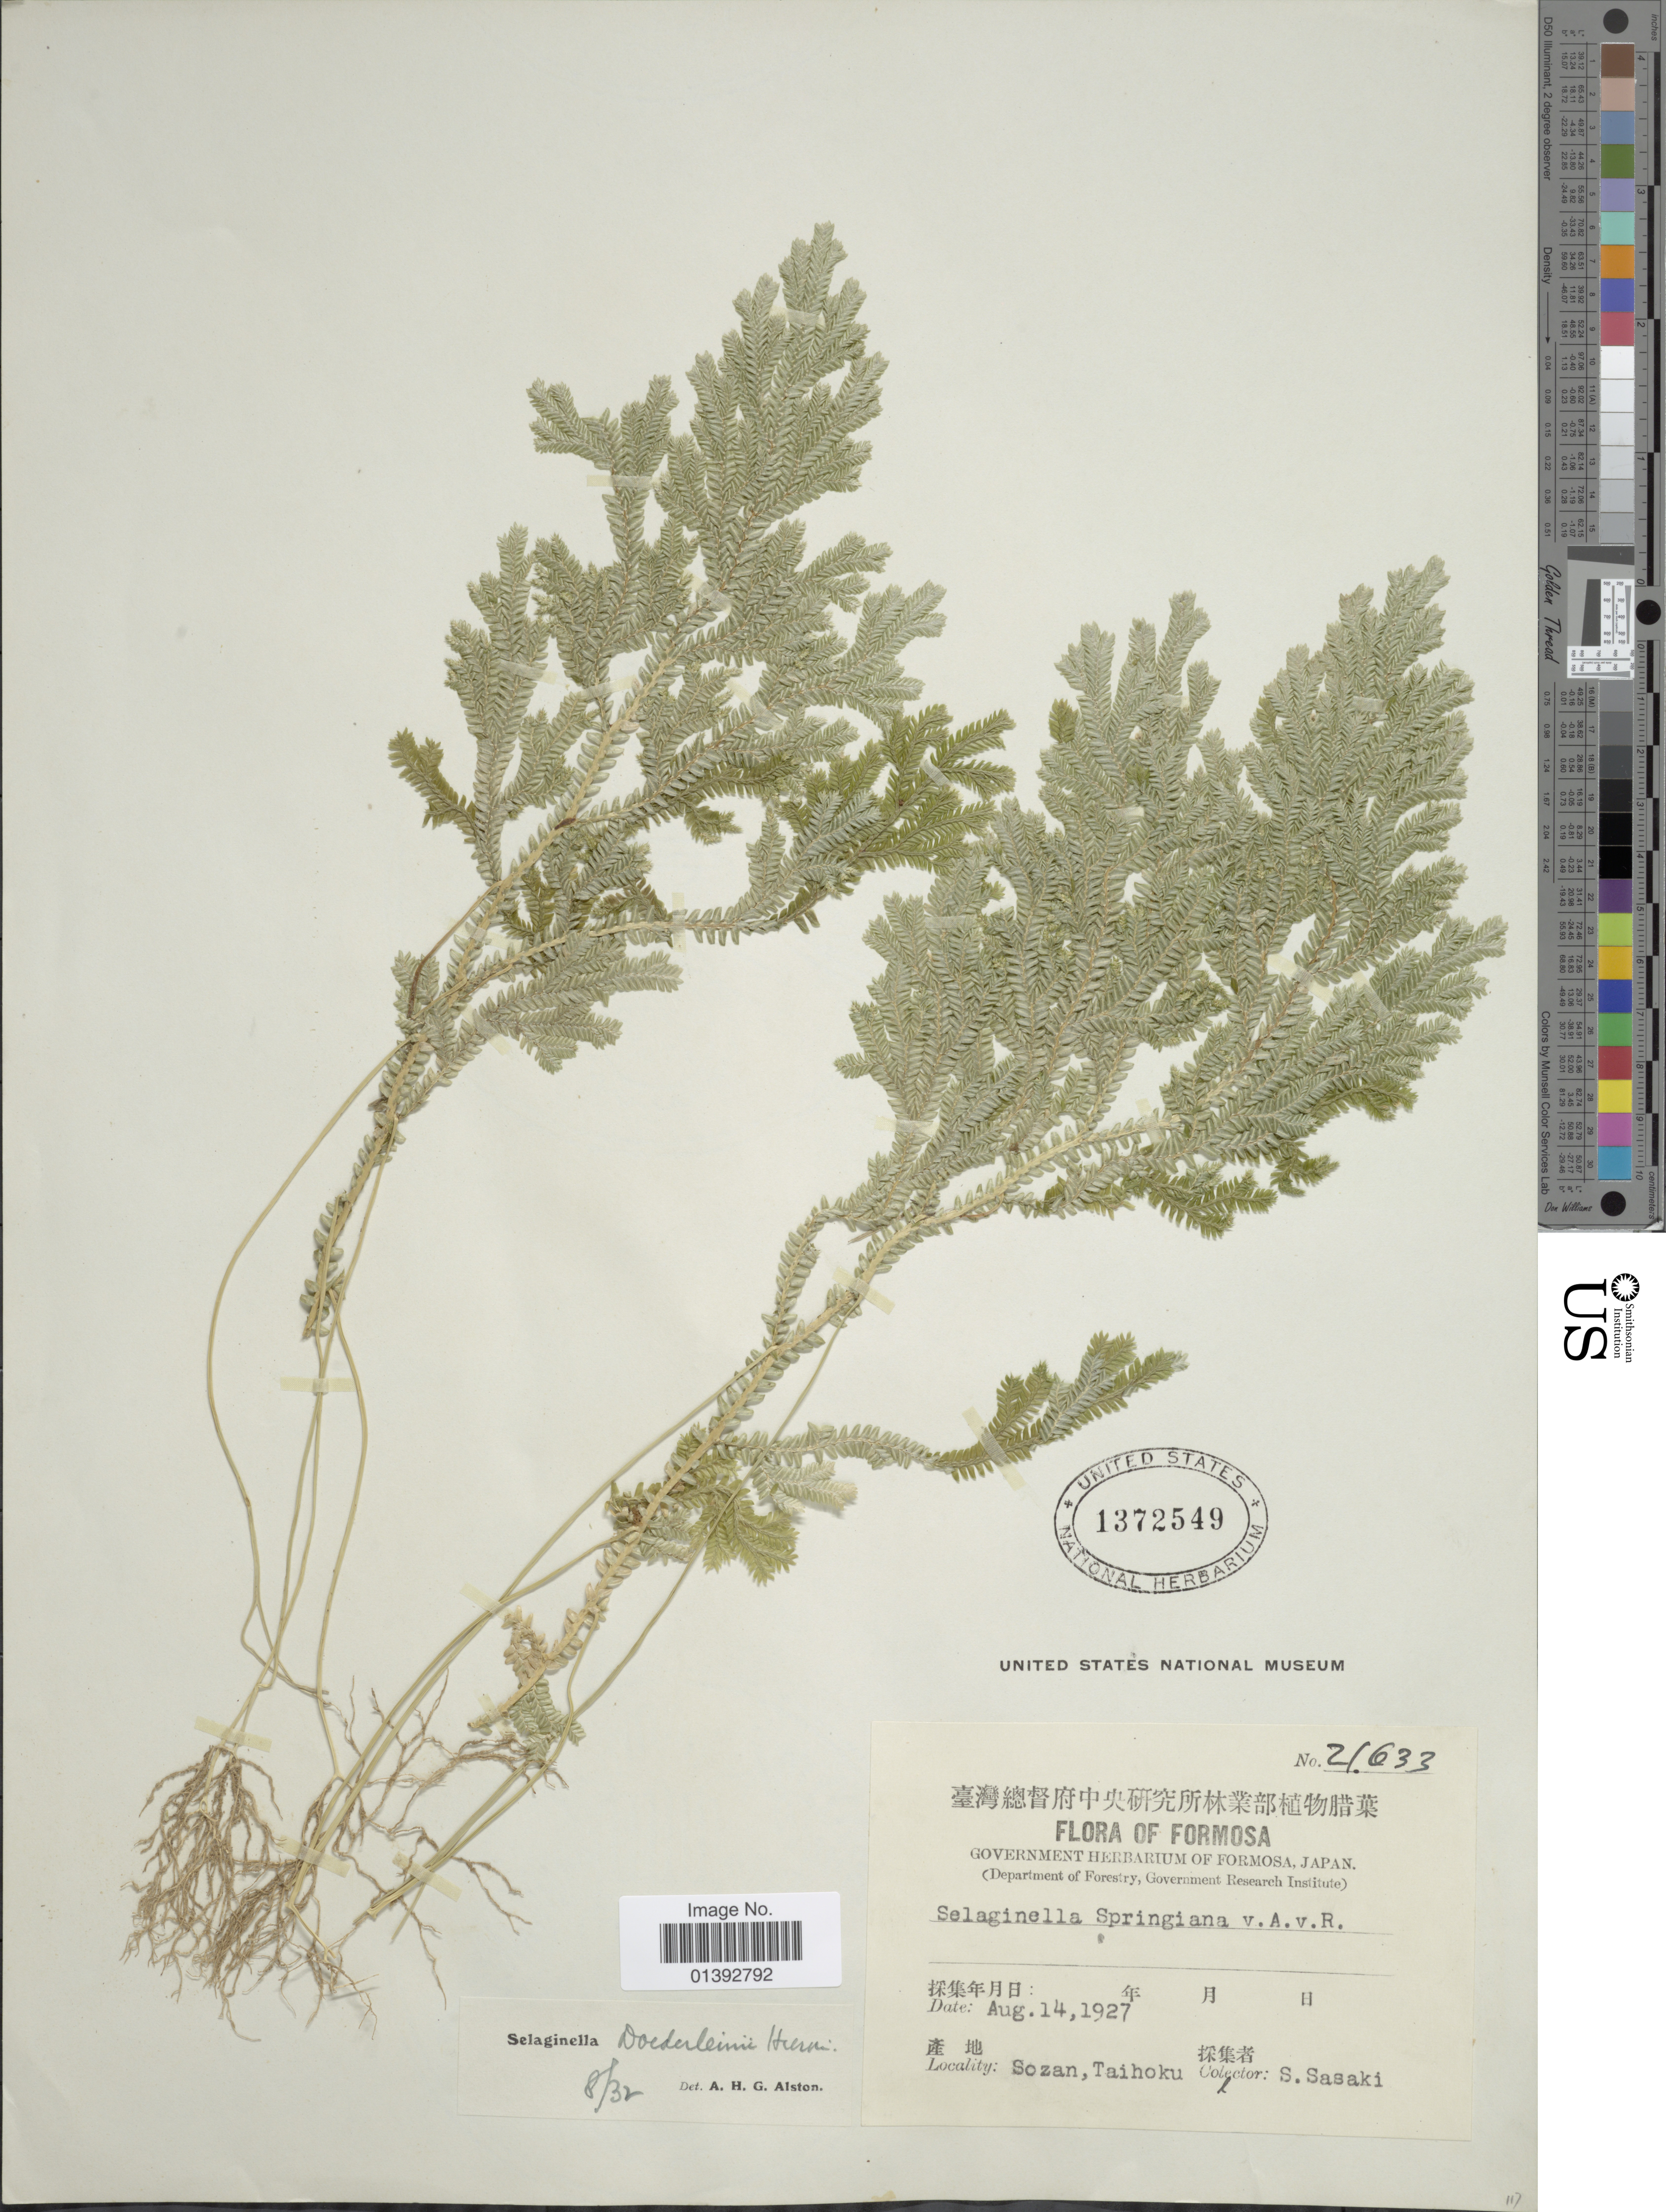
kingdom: Plantae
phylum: Tracheophyta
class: Lycopodiopsida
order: Selaginellales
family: Selaginellaceae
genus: Selaginella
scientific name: Selaginella doederleinii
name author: Hieron.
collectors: S. Sasaki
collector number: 21633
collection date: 1927-08-14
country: Taiwan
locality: Formosa, Sozan, Taihoku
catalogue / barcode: US 1372549